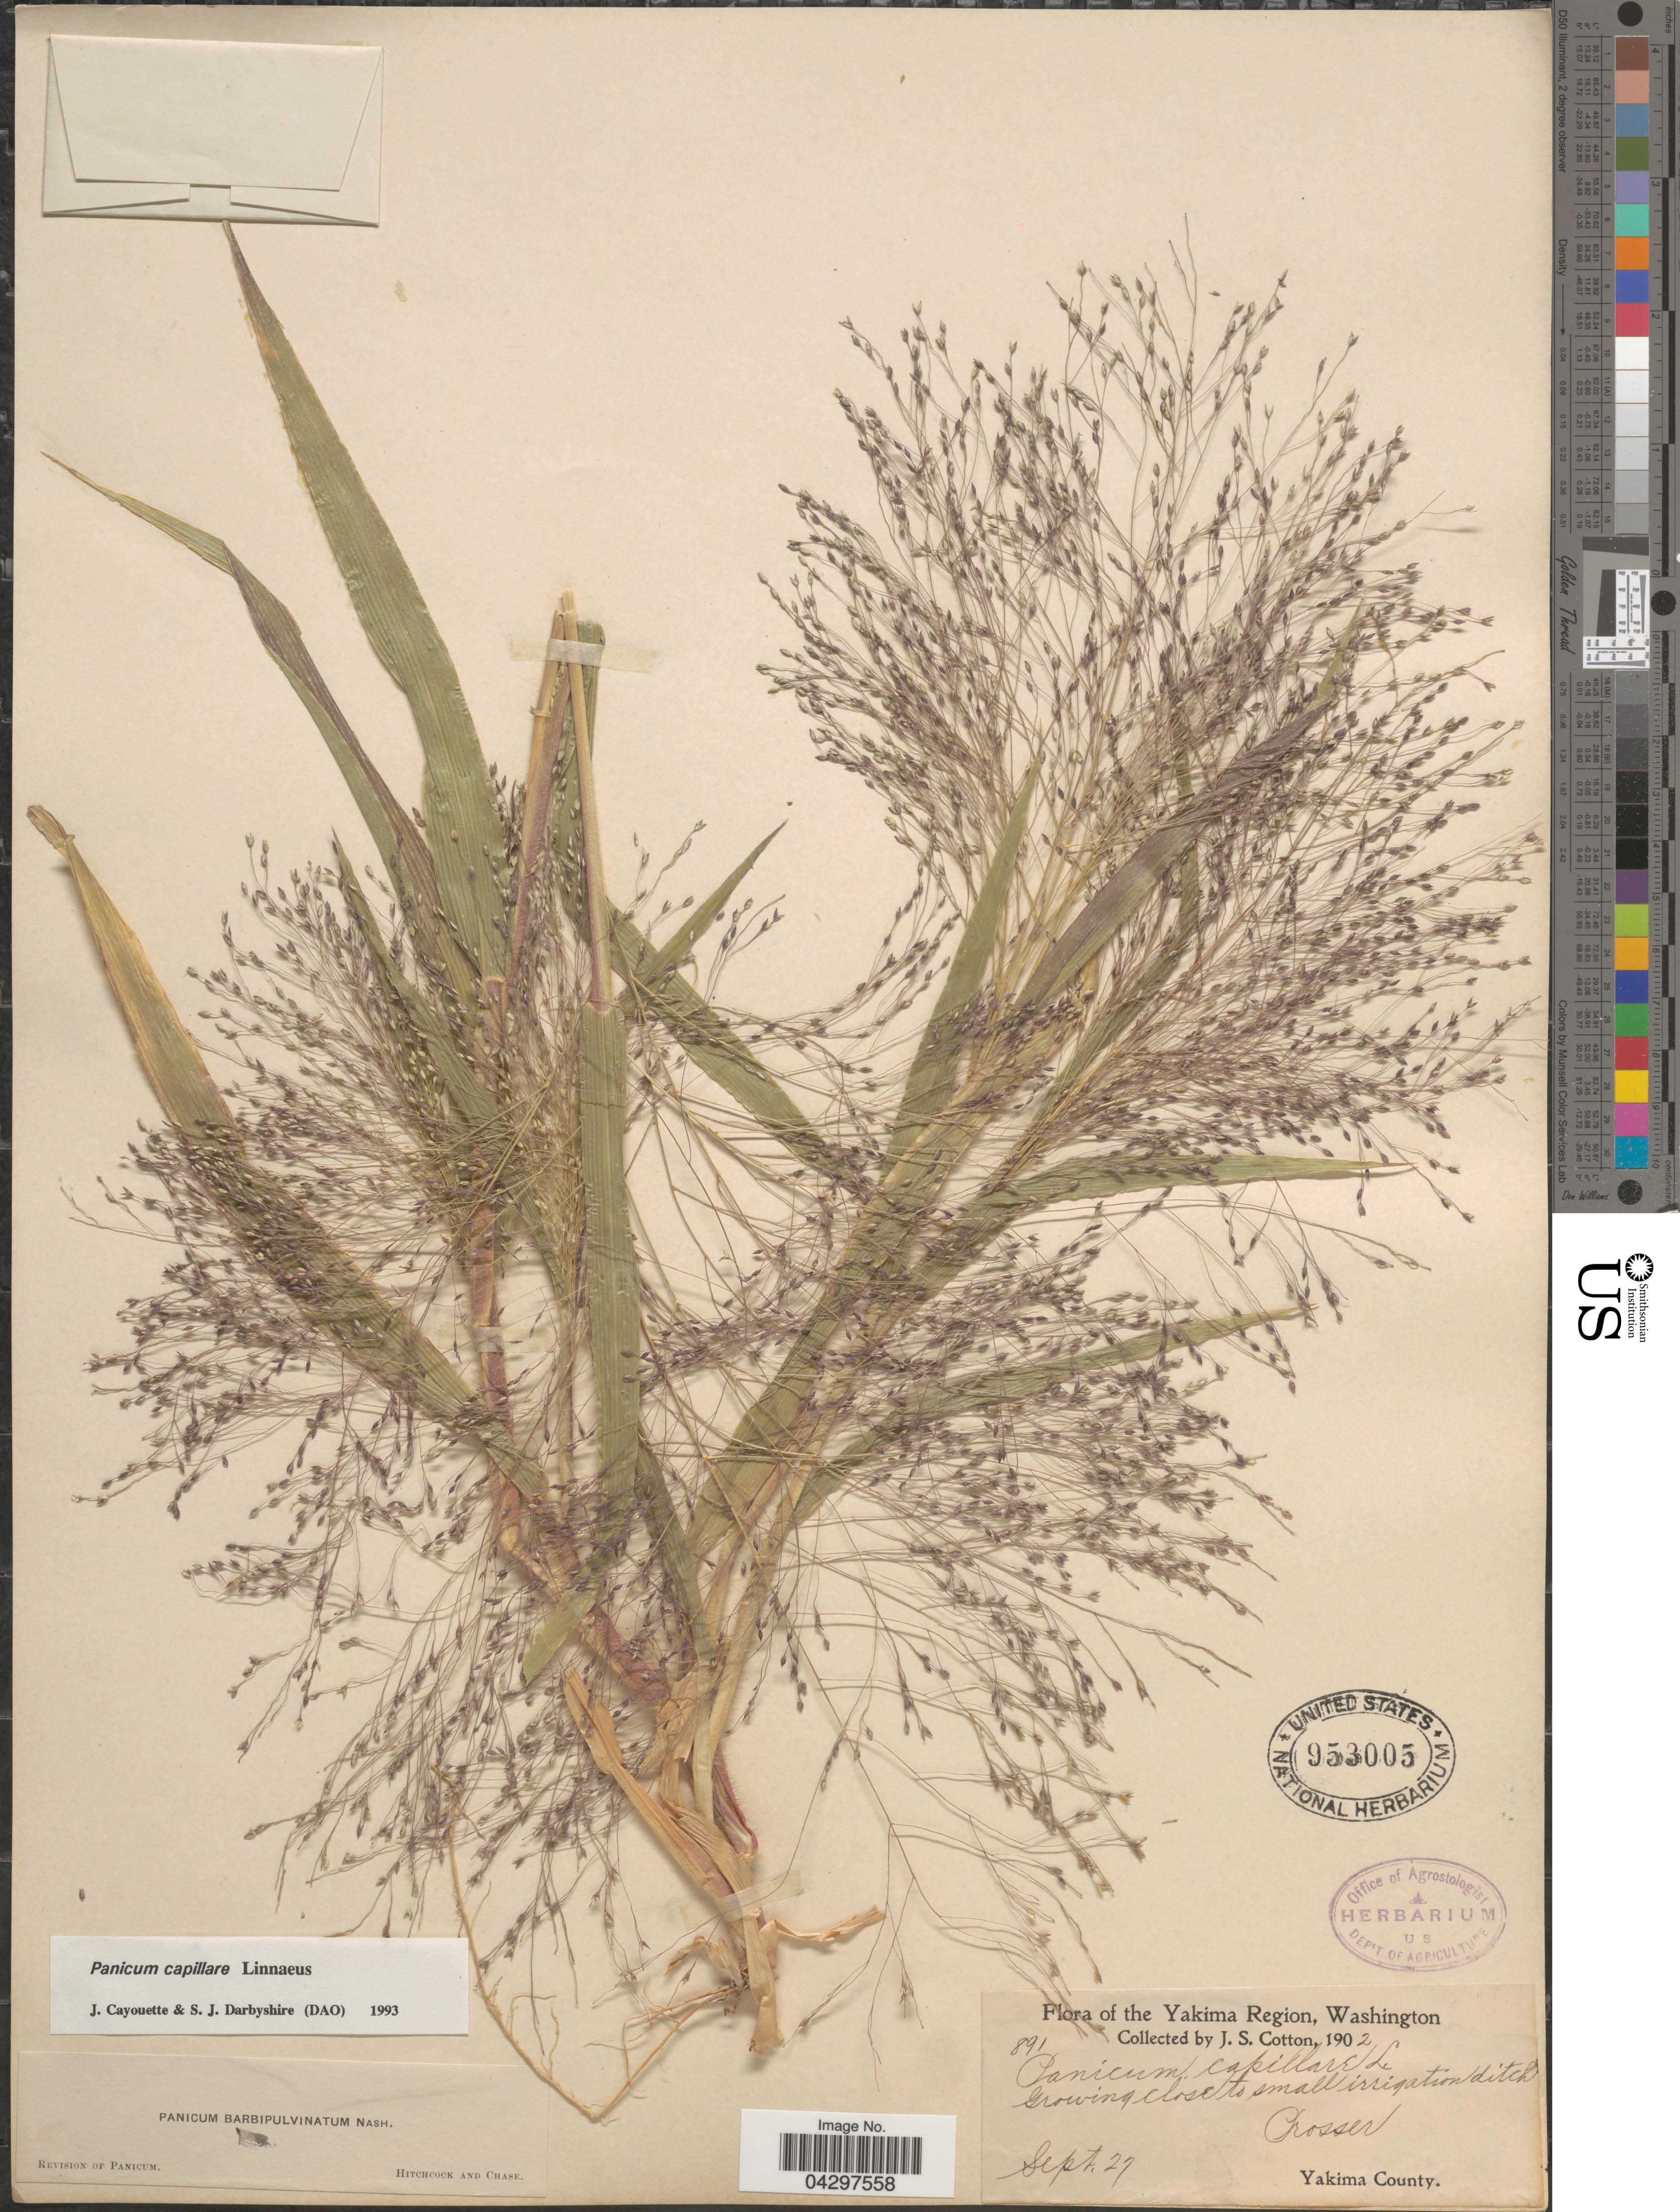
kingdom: Plantae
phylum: Tracheophyta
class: Liliopsida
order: Poales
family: Poaceae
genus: Panicum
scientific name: Panicum capillare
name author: L.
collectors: J. S. Cotton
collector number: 891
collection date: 1902-09-27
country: United States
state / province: Washington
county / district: Yakima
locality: The Yakima Region. Prosser. Yakima County.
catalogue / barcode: US 953005